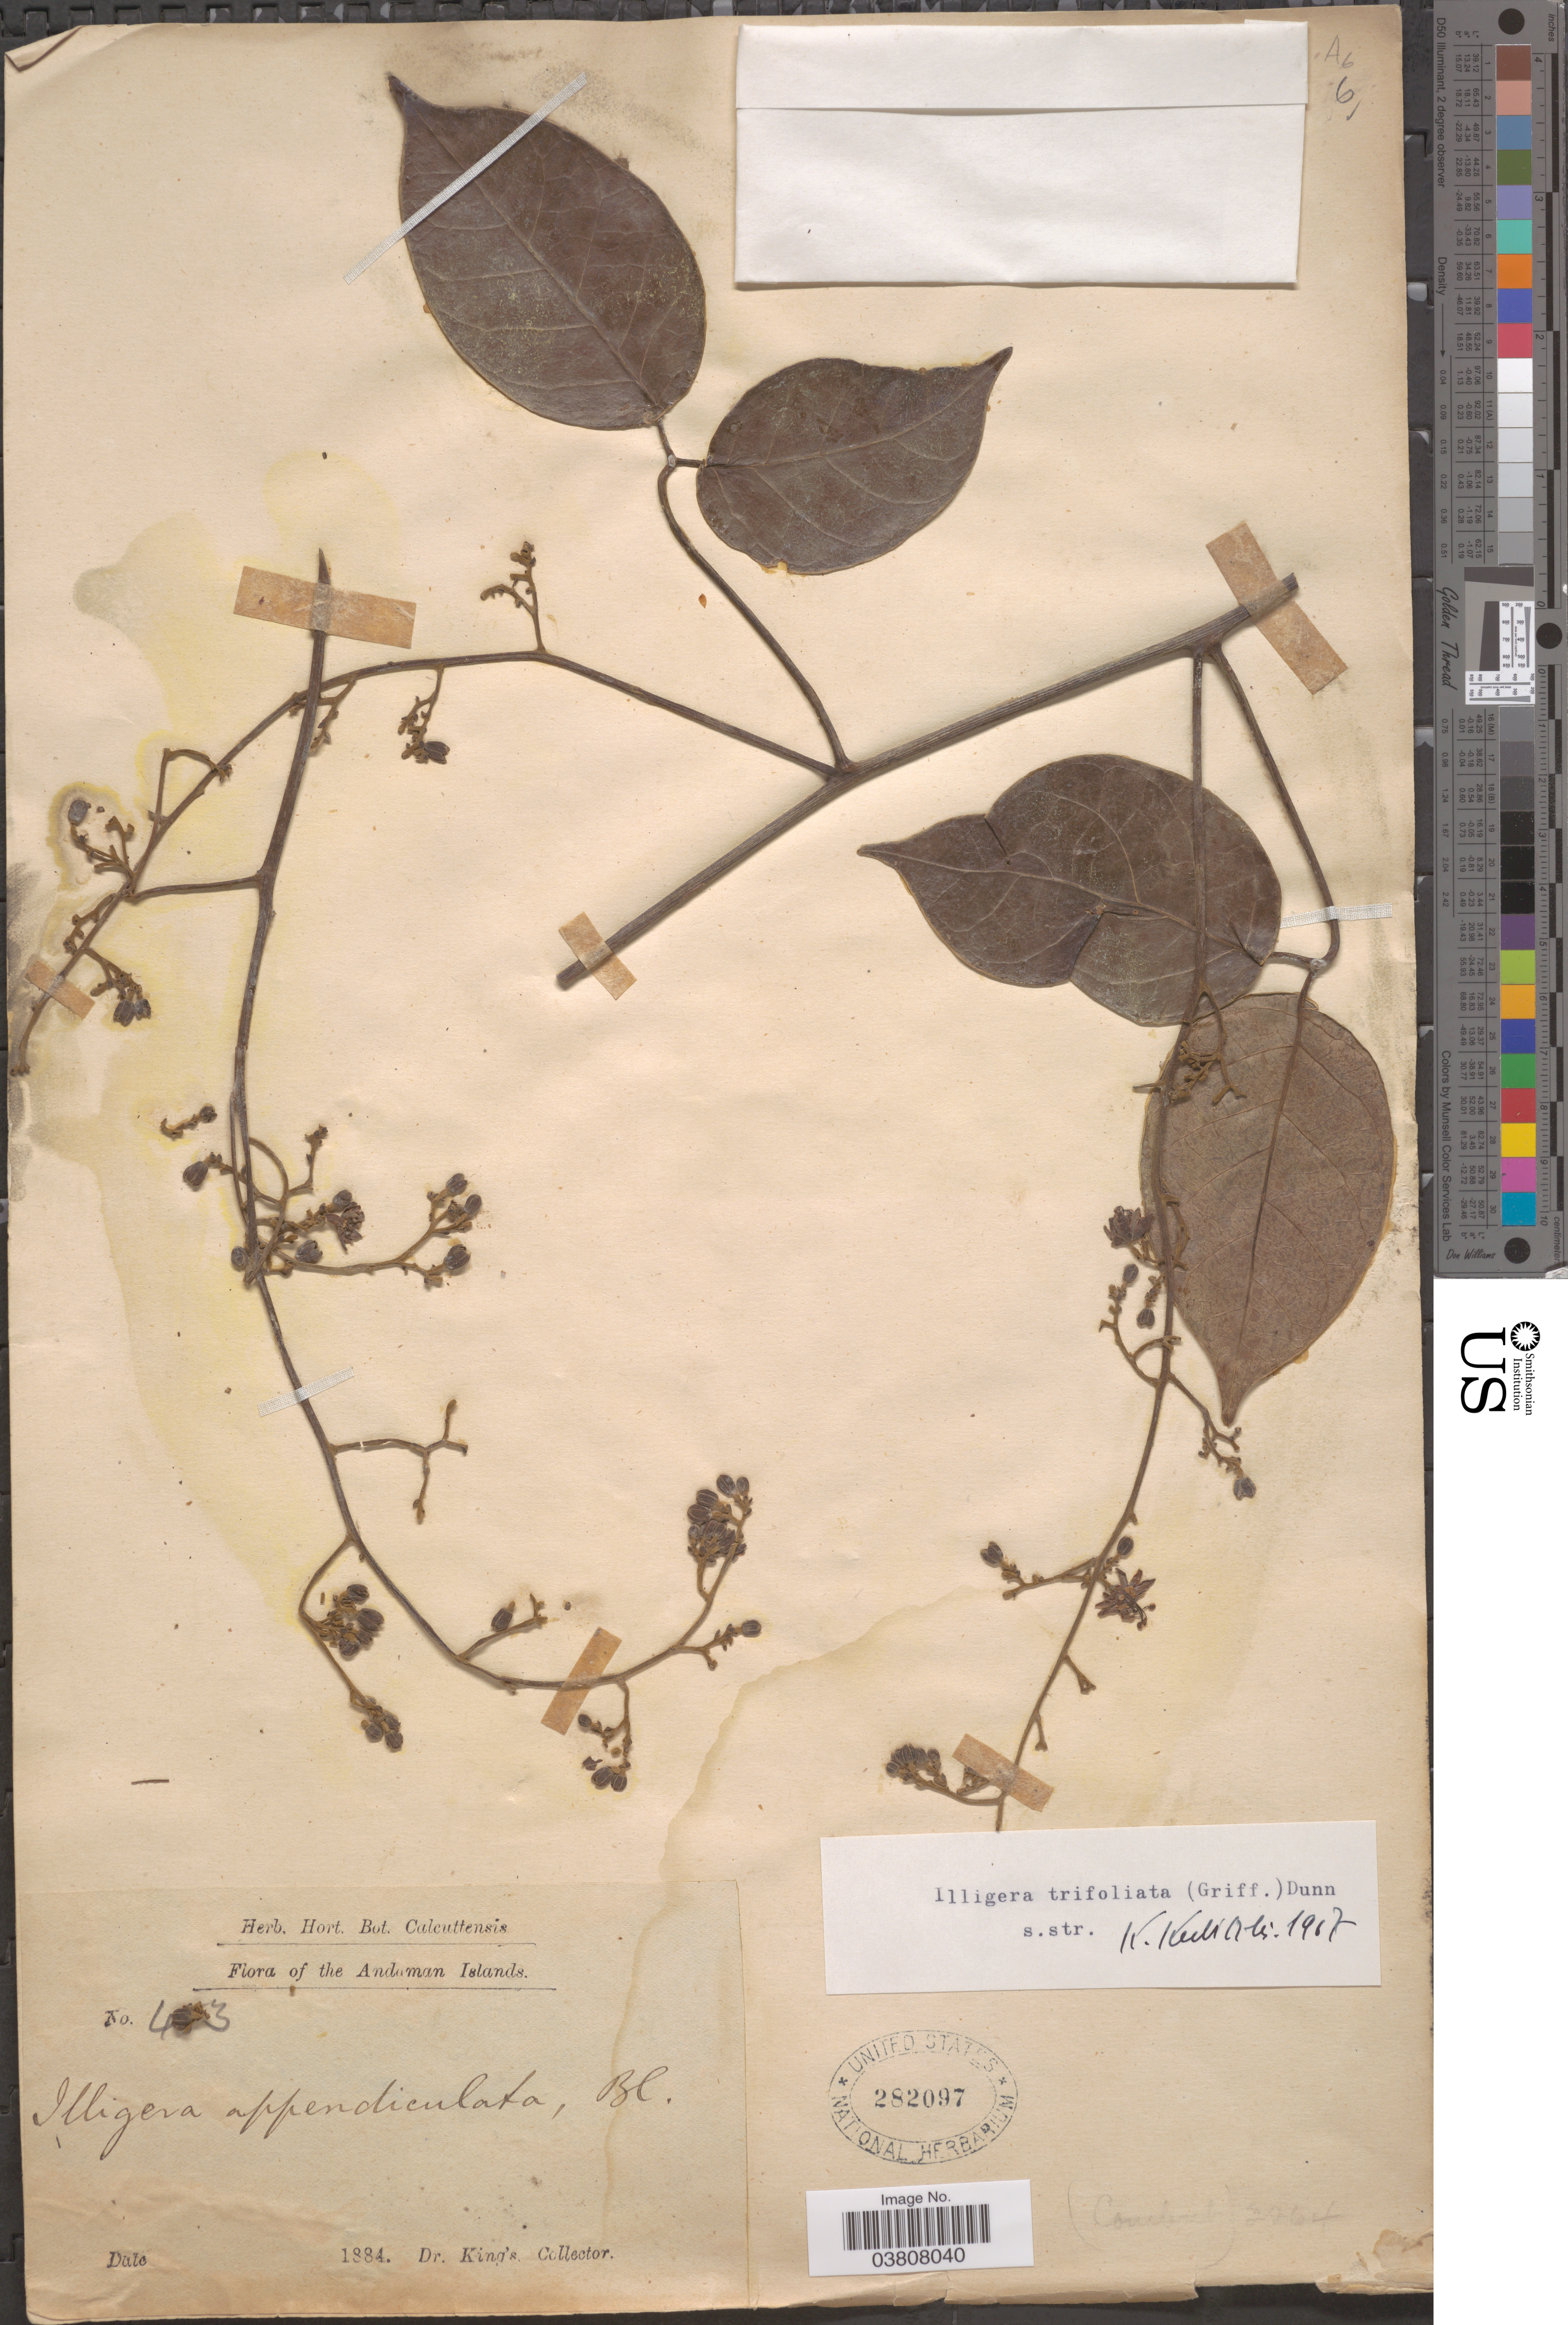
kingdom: Plantae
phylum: Tracheophyta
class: Magnoliopsida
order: Laurales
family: Hernandiaceae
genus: Illigera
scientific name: Illigera trifoliata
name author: Dunn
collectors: Dr. King's collector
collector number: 403*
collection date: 1884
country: India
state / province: Andaman and Nicobar Islands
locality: The Andaman Islands.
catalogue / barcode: US 282097